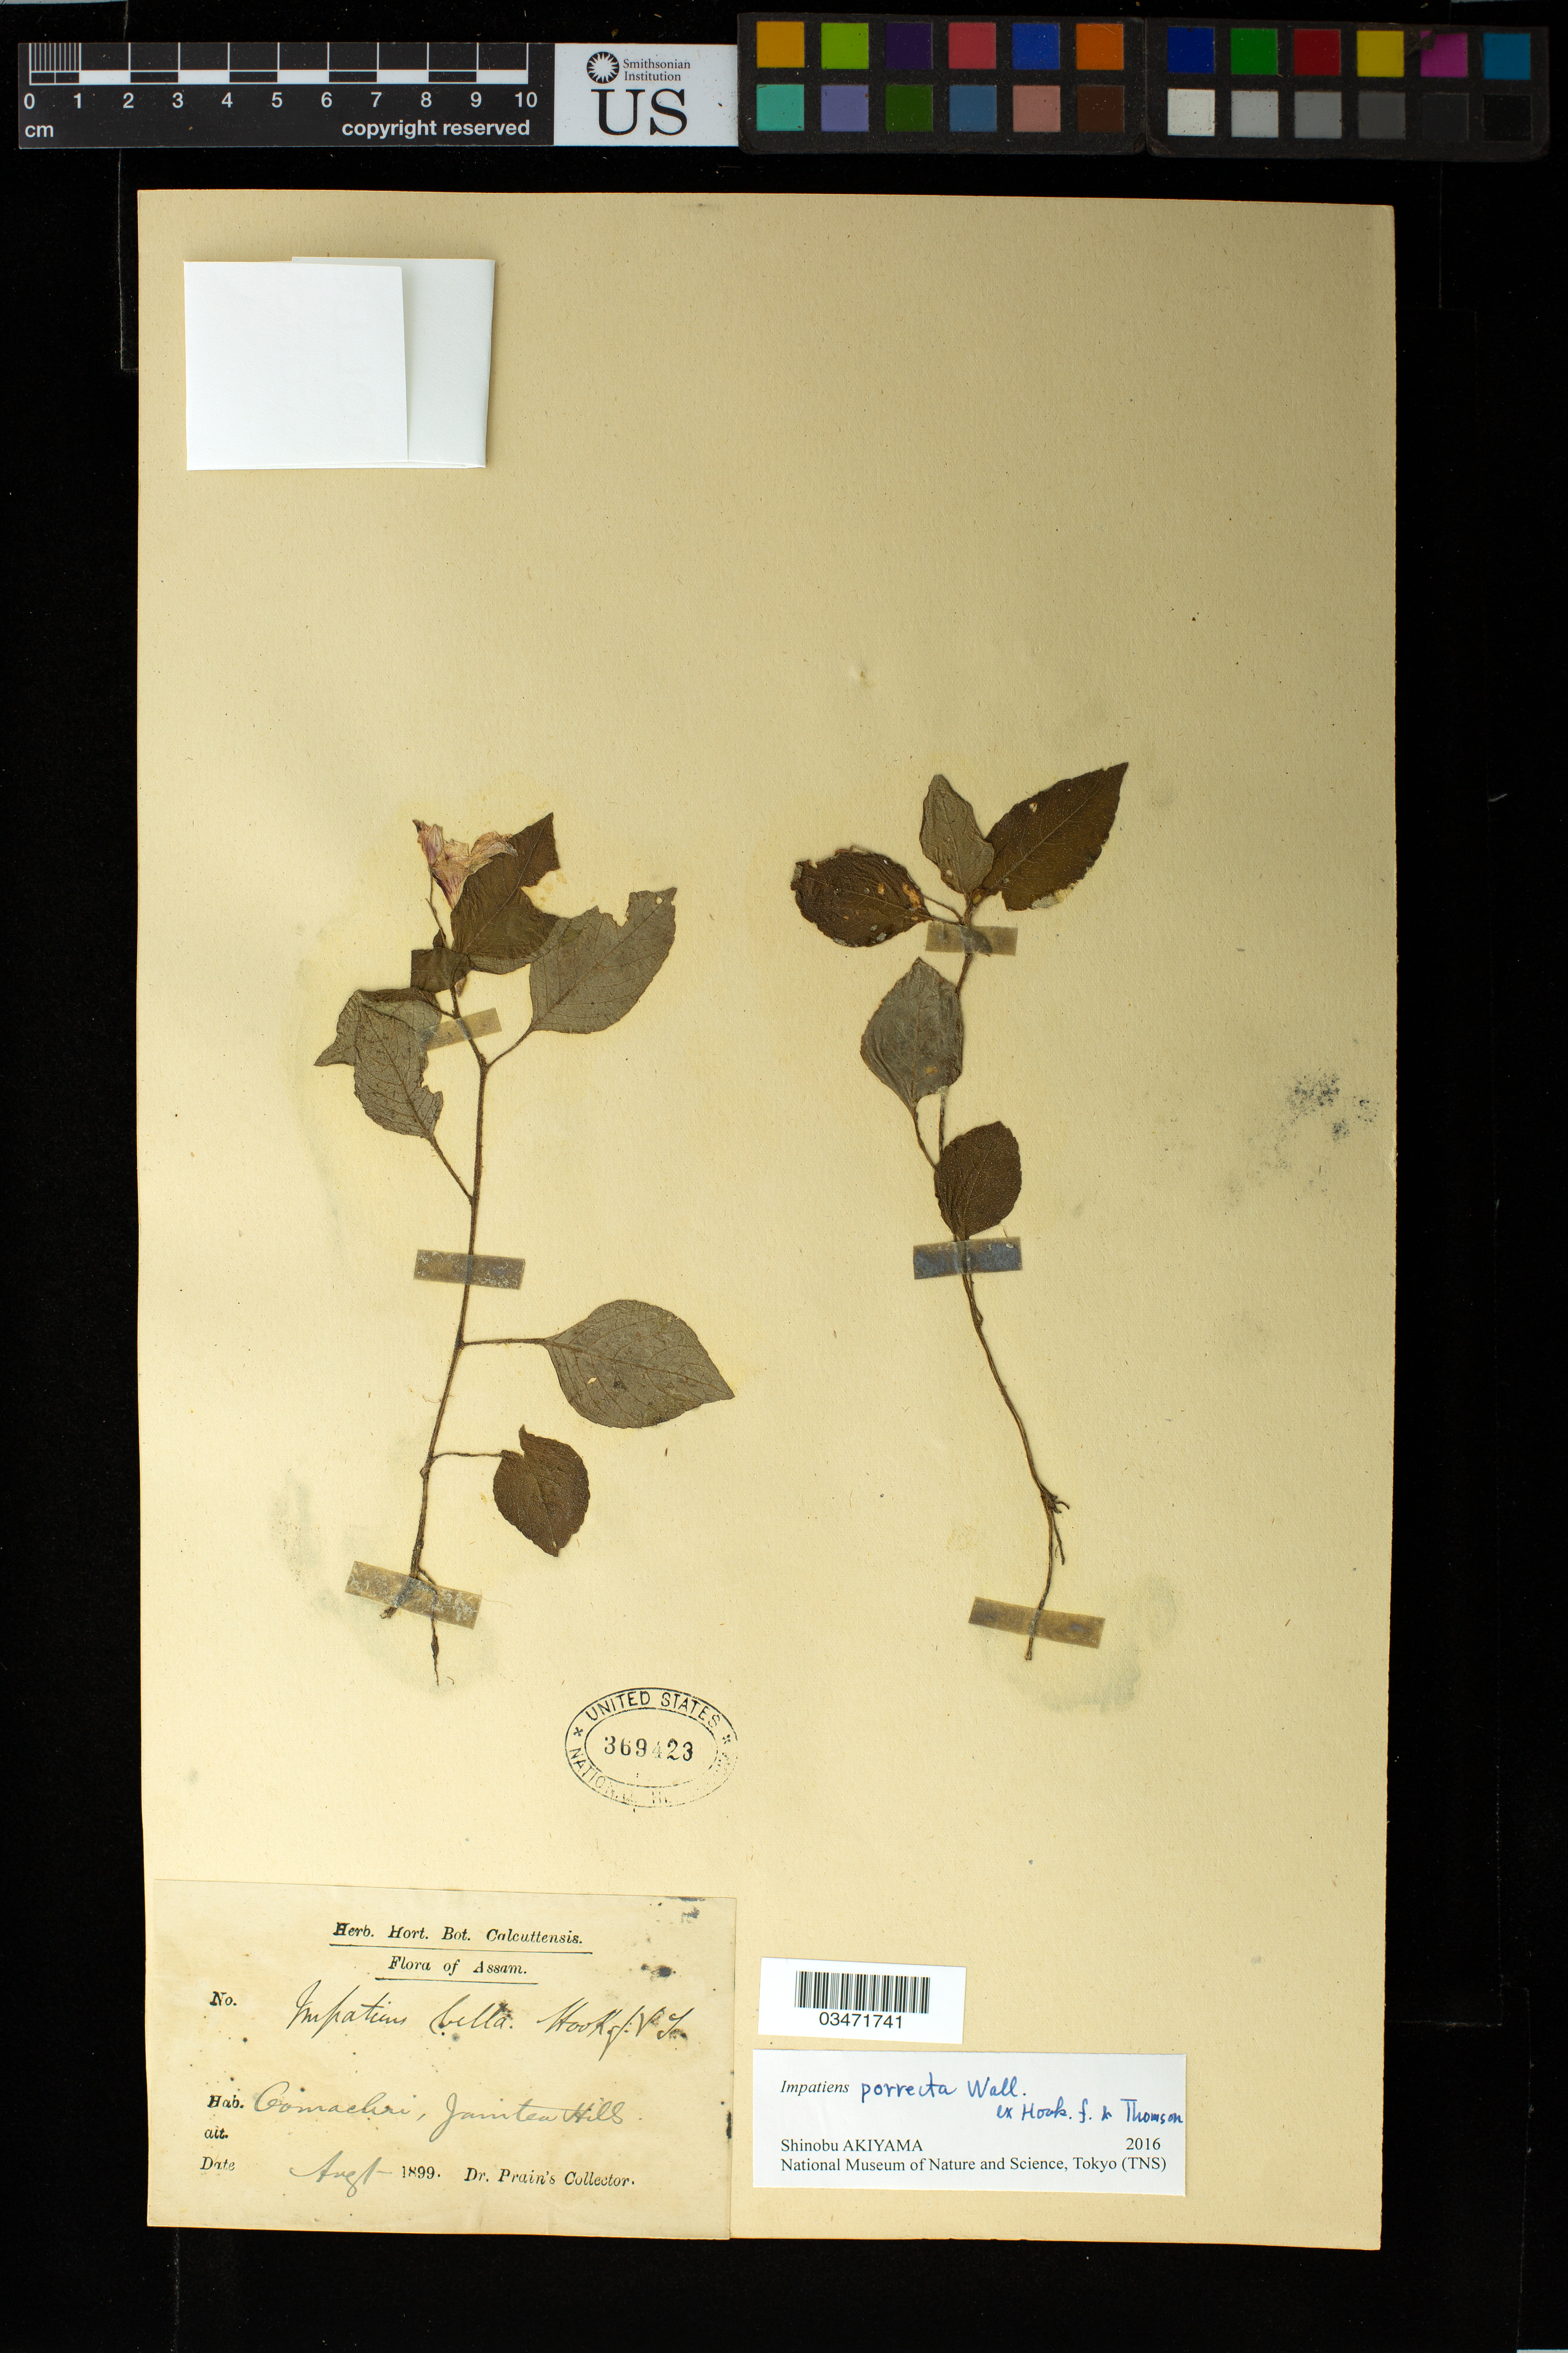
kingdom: Plantae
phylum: Tracheophyta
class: Magnoliopsida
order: Ericales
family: Balsaminaceae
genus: Impatiens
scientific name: Impatiens porrecta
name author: Wall.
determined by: Akiyama, Shinobu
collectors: Dr. Prain's collector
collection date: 1899-08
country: India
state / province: Assam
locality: Comachia {?}, Jaintia Hills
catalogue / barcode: US 369423